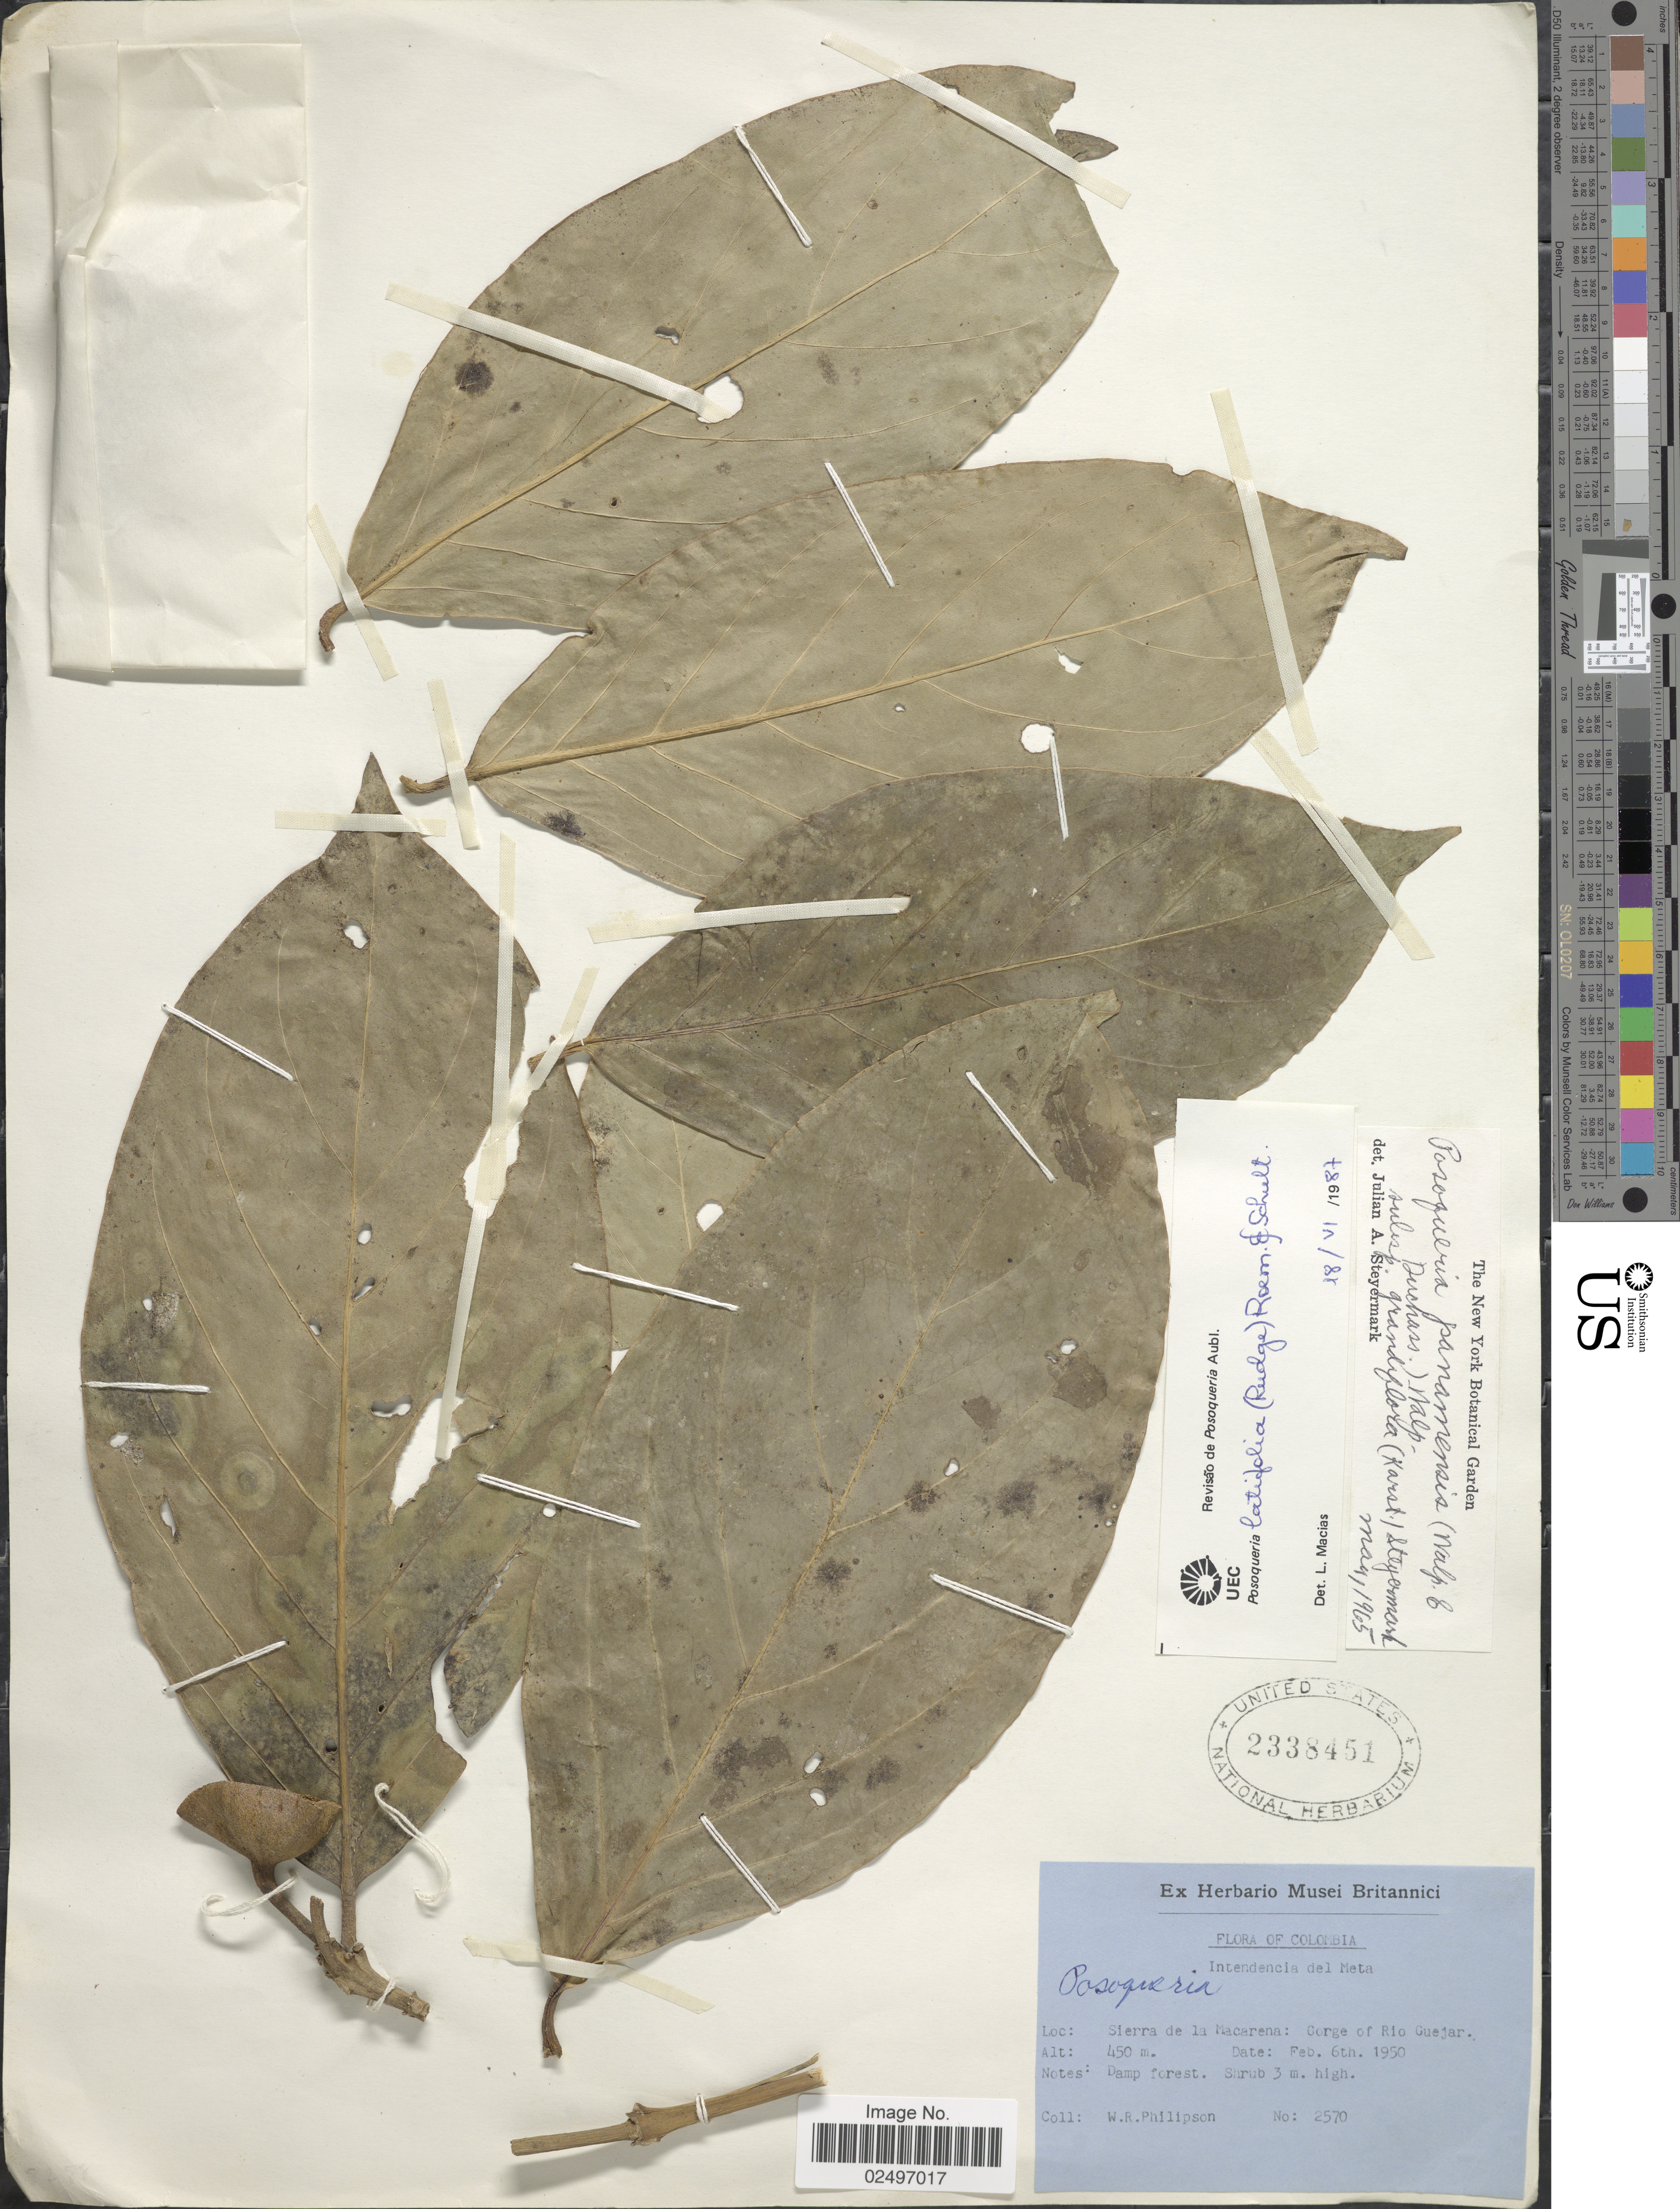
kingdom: Plantae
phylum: Tracheophyta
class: Magnoliopsida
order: Gentianales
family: Rubiaceae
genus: Posoqueria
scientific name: Posoqueria latifolia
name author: (Rudge) Roem. & Schult.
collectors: W. R. Philipson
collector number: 2570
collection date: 1950-02-06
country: Colombia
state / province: Meta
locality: Intendencia del Meta, Sierra de la Macarena: Gorge of Rio Guejar, Damp forest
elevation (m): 450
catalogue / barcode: US 2338451